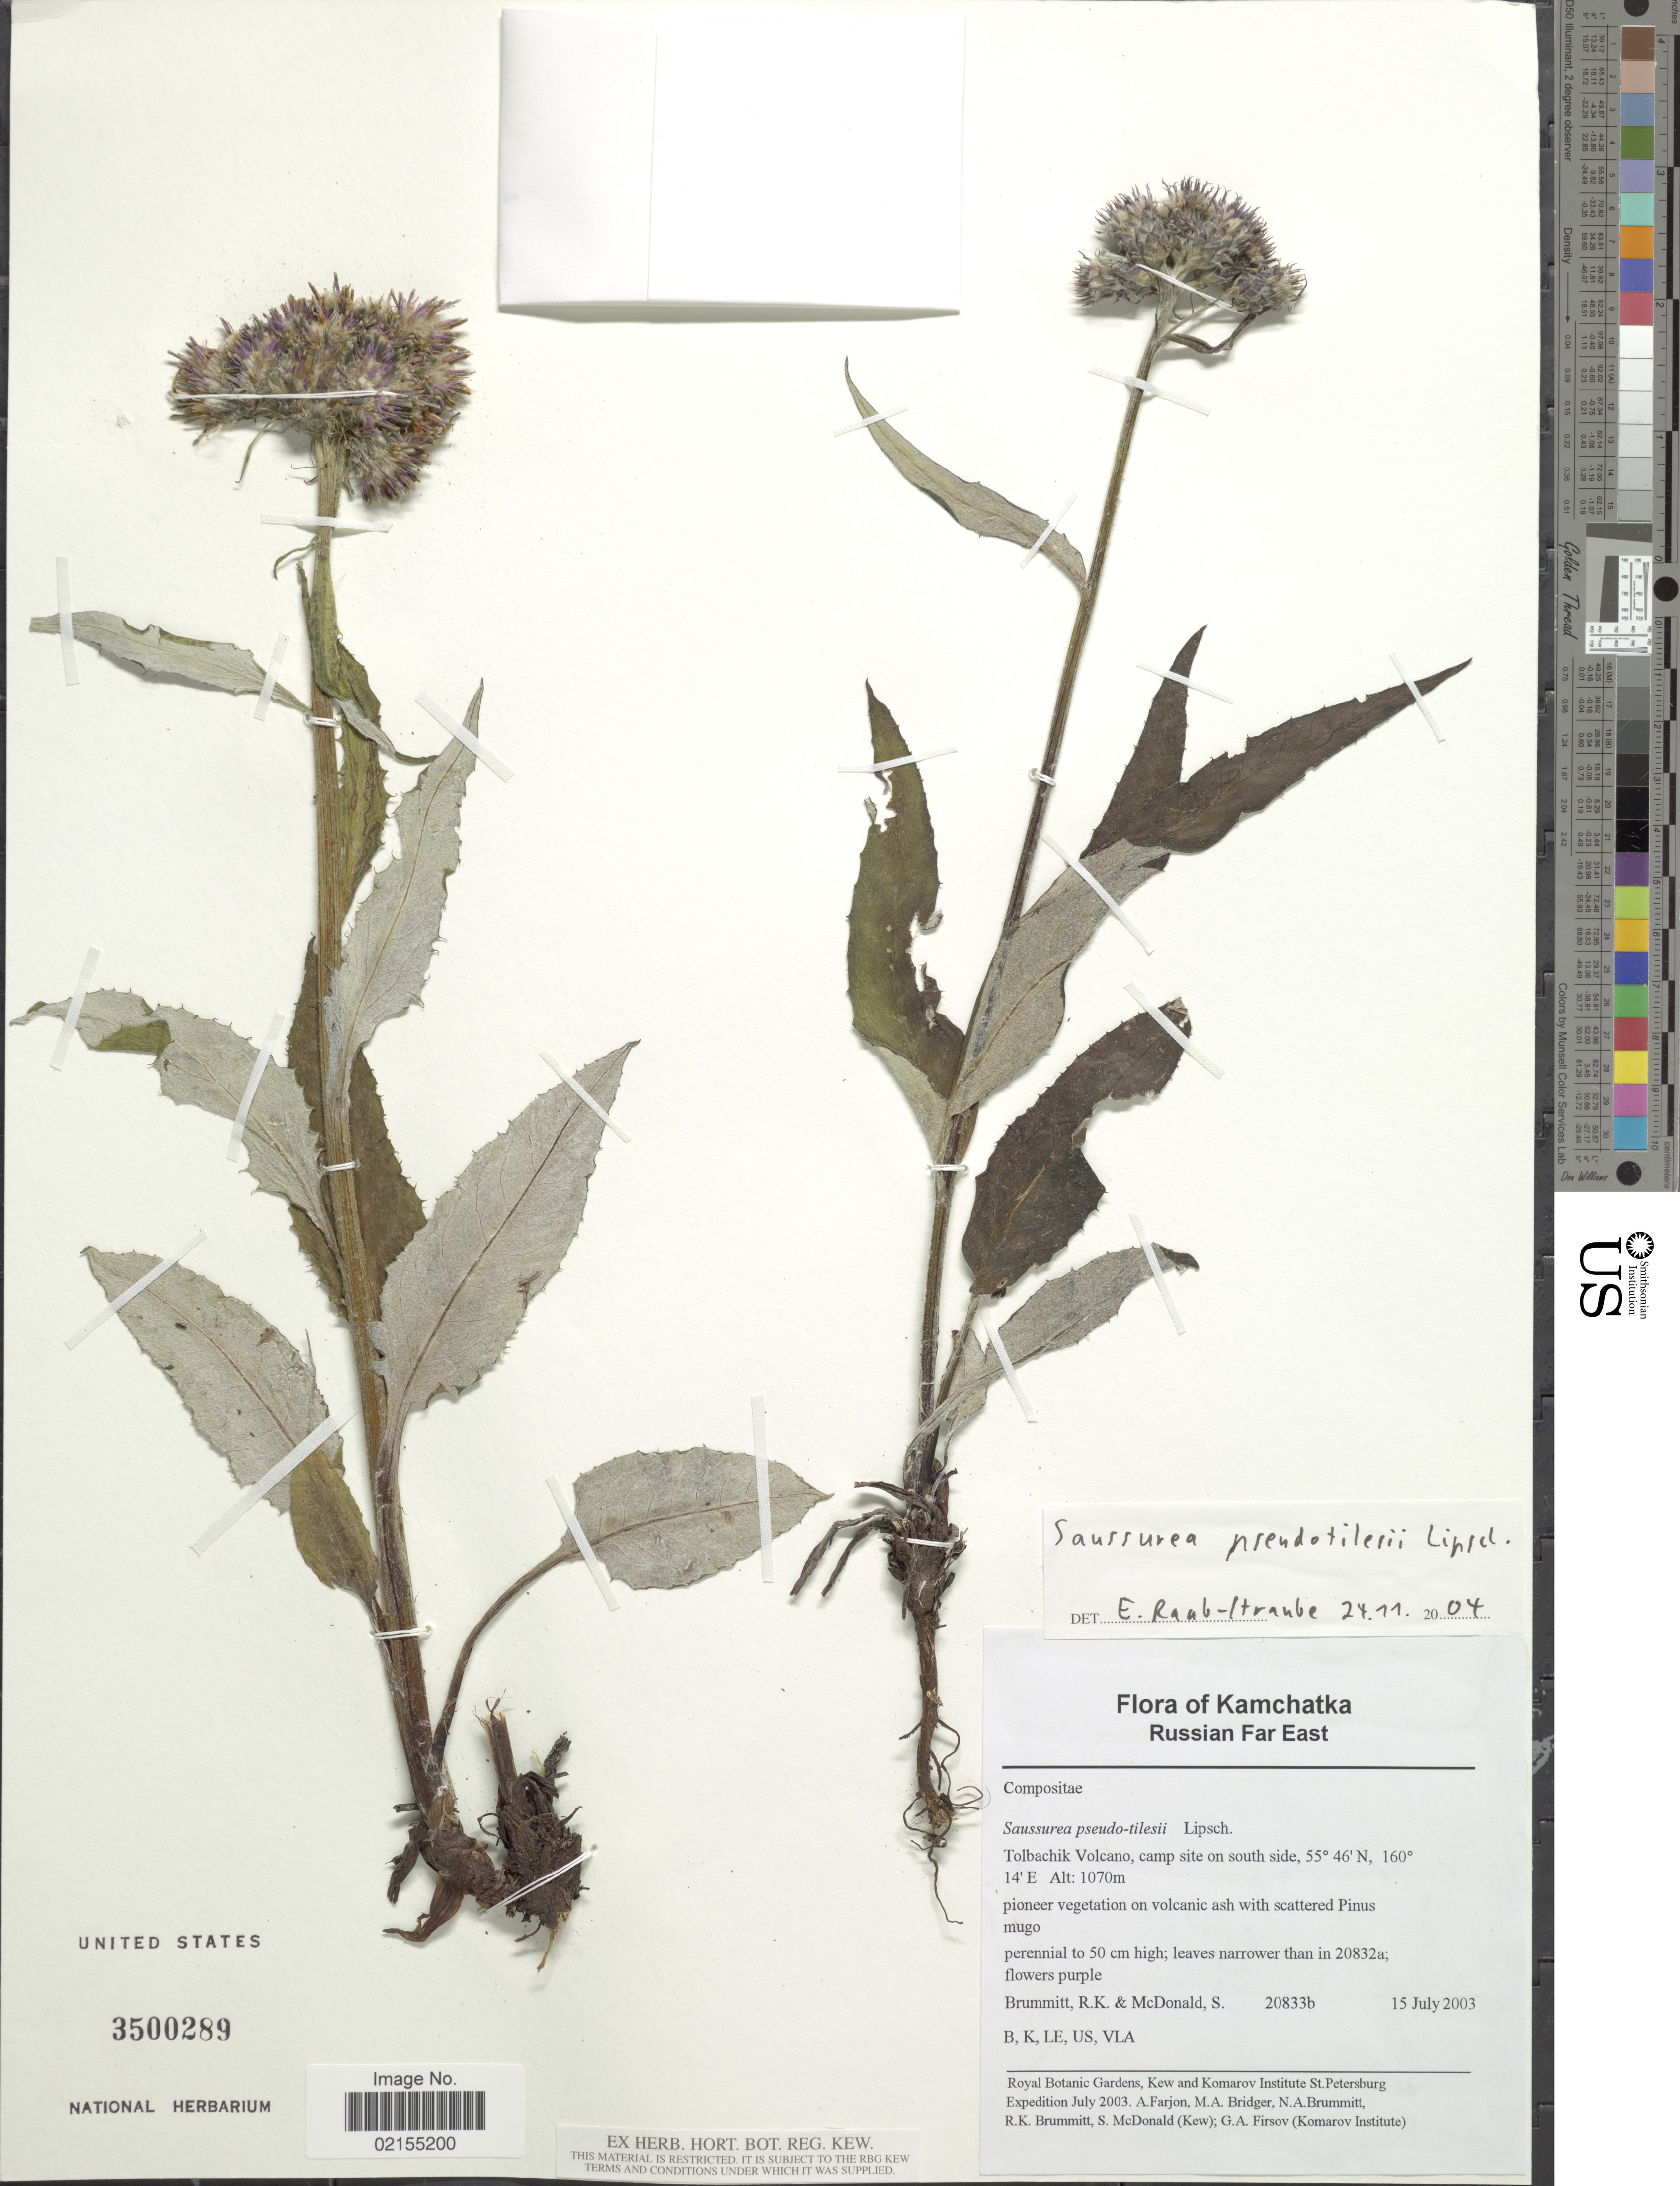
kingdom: Plantae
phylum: Tracheophyta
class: Magnoliopsida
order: Asterales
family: Asteraceae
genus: Saussurea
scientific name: Saussurea pseudotilesii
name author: Lipsch.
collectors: R. K. Brummitt & S. McDonald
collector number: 20833b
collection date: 2003-07-15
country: Russian Federation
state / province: Kamchatka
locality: Kamchatka, Russian Far East, Tolbachik Volcano, camp site on south side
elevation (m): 1070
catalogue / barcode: US 3500289